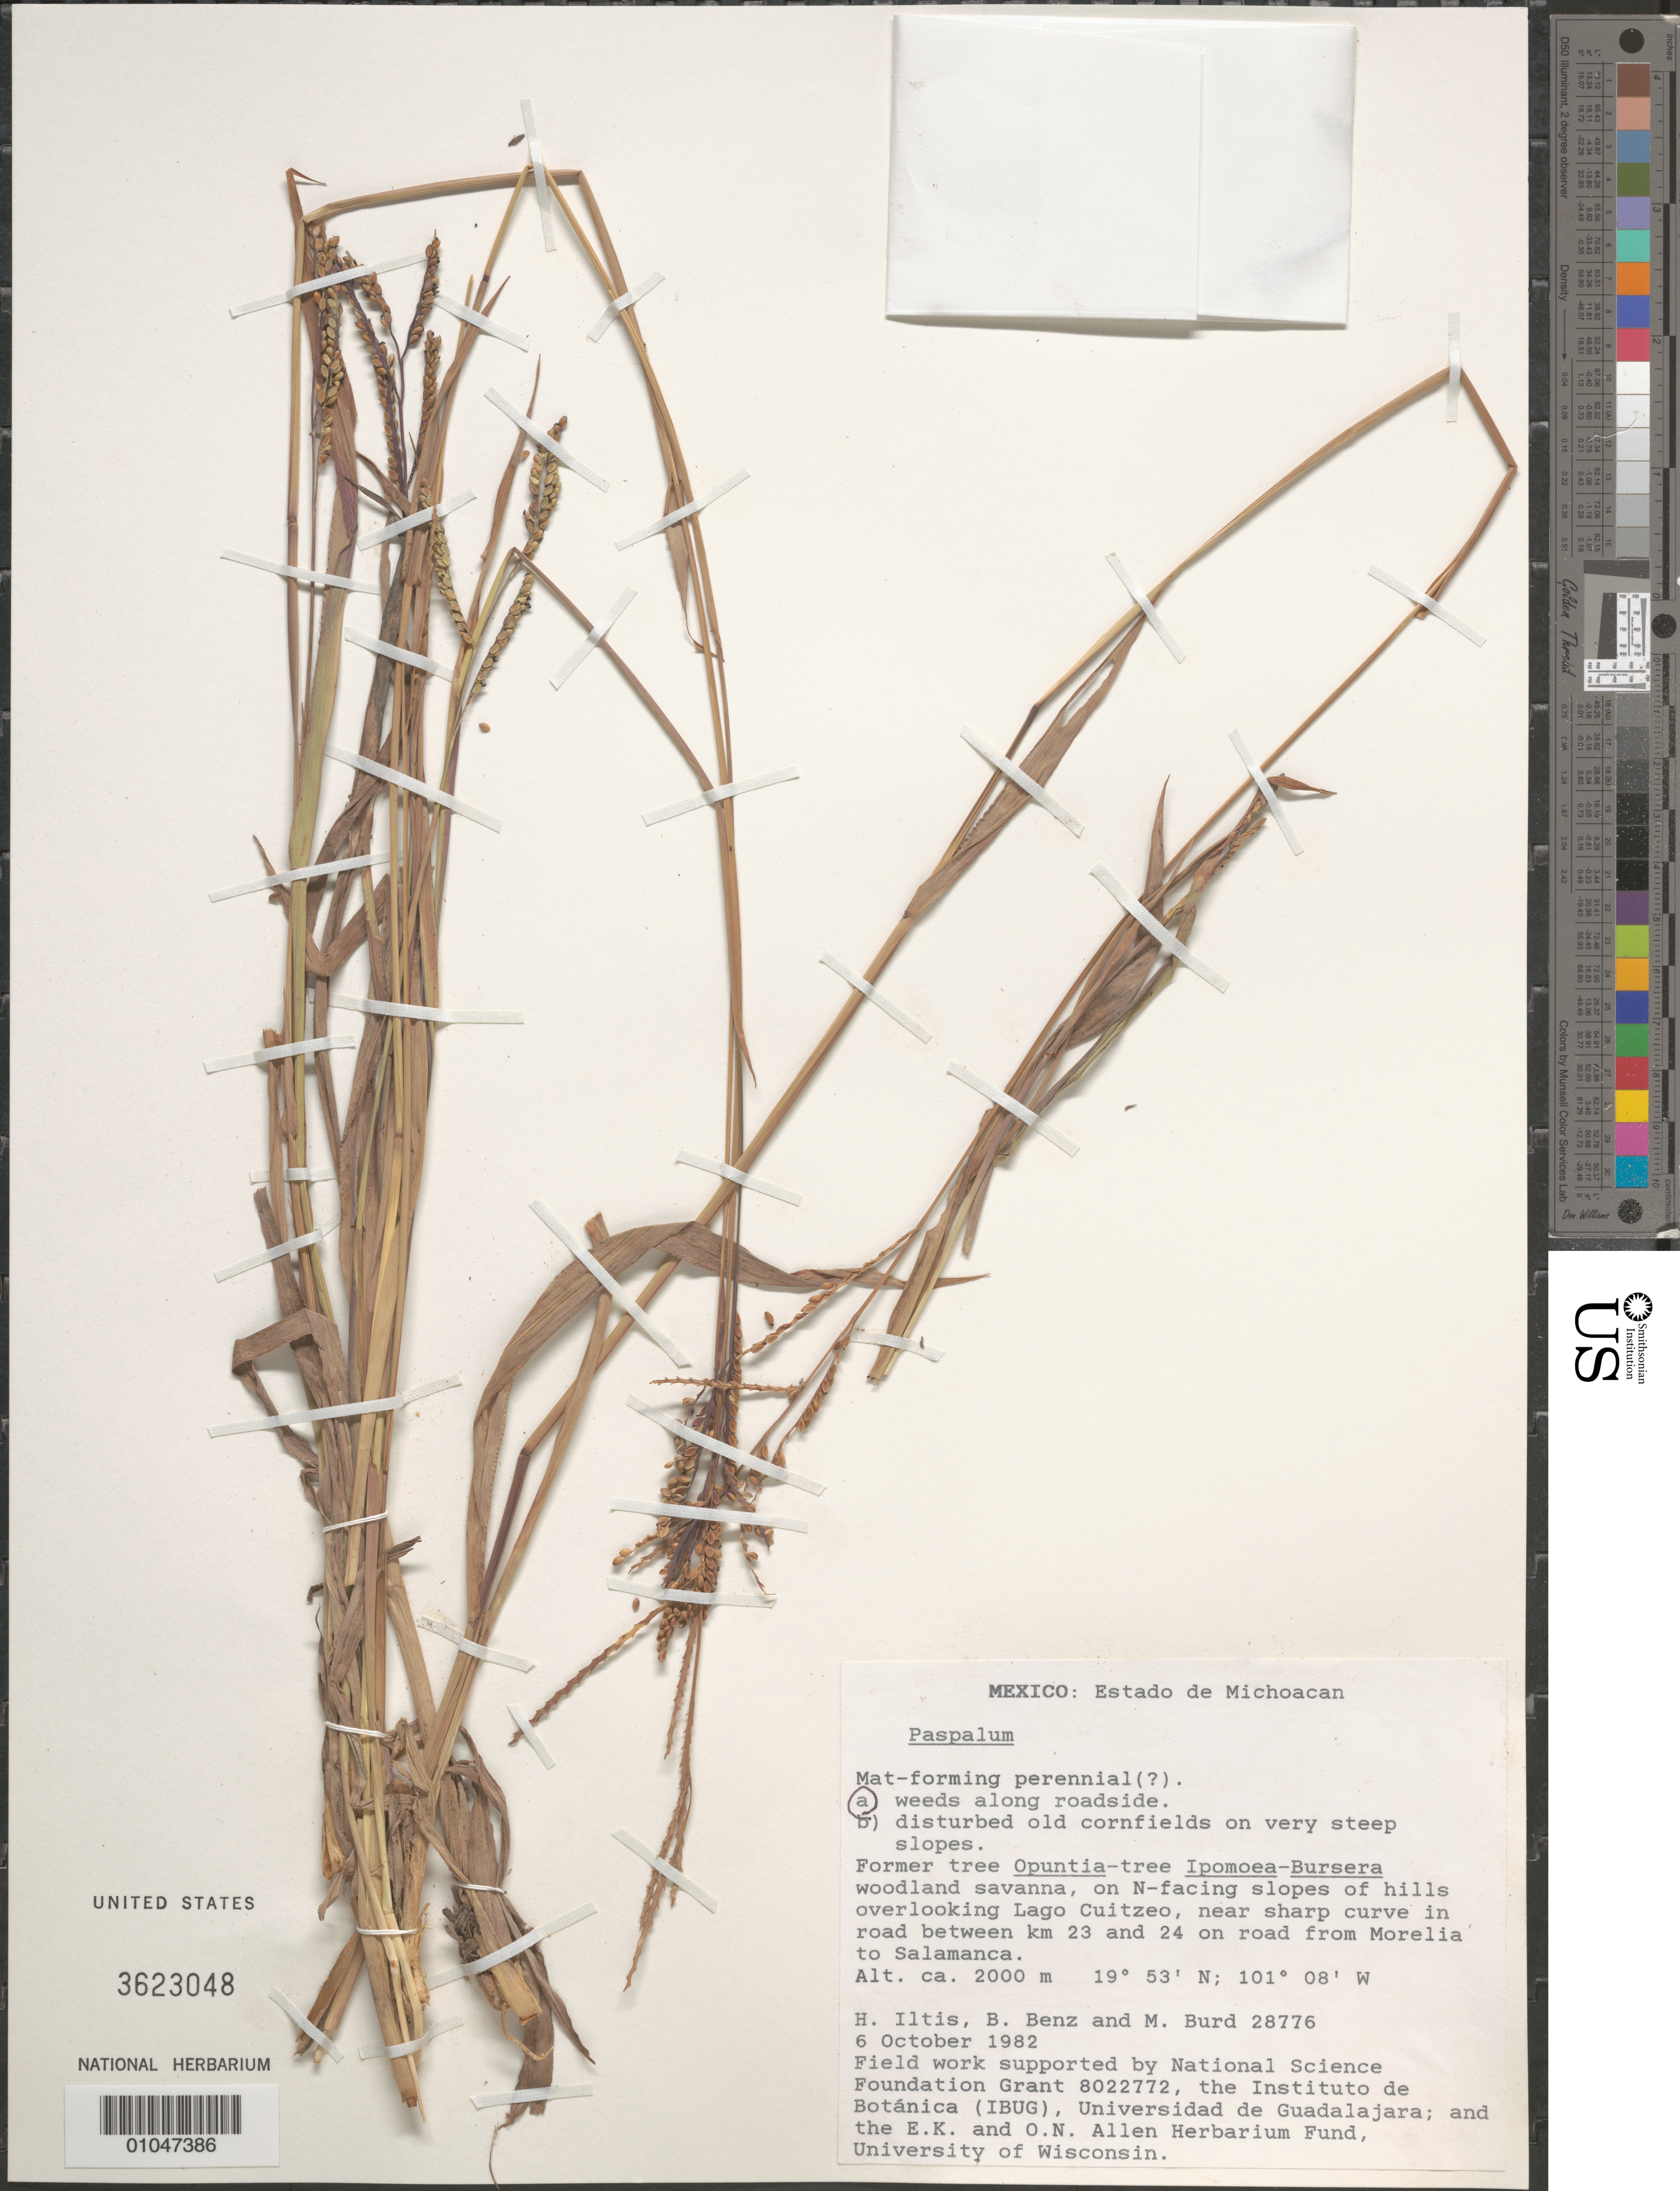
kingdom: Plantae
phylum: Tracheophyta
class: Liliopsida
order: Poales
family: Poaceae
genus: Paspalum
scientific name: Paspalum sp.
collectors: H. H. Iltis, B. Benz & M. Burd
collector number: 28776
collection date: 1982-10-06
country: Mexico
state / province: Michoacán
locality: On north-facing slipes of hills overlooking Lago Cuitzeo, near sharp curve in road between Km 23 and 24 on road from Morelia to Salamanca.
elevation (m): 2000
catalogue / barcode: US 3623048